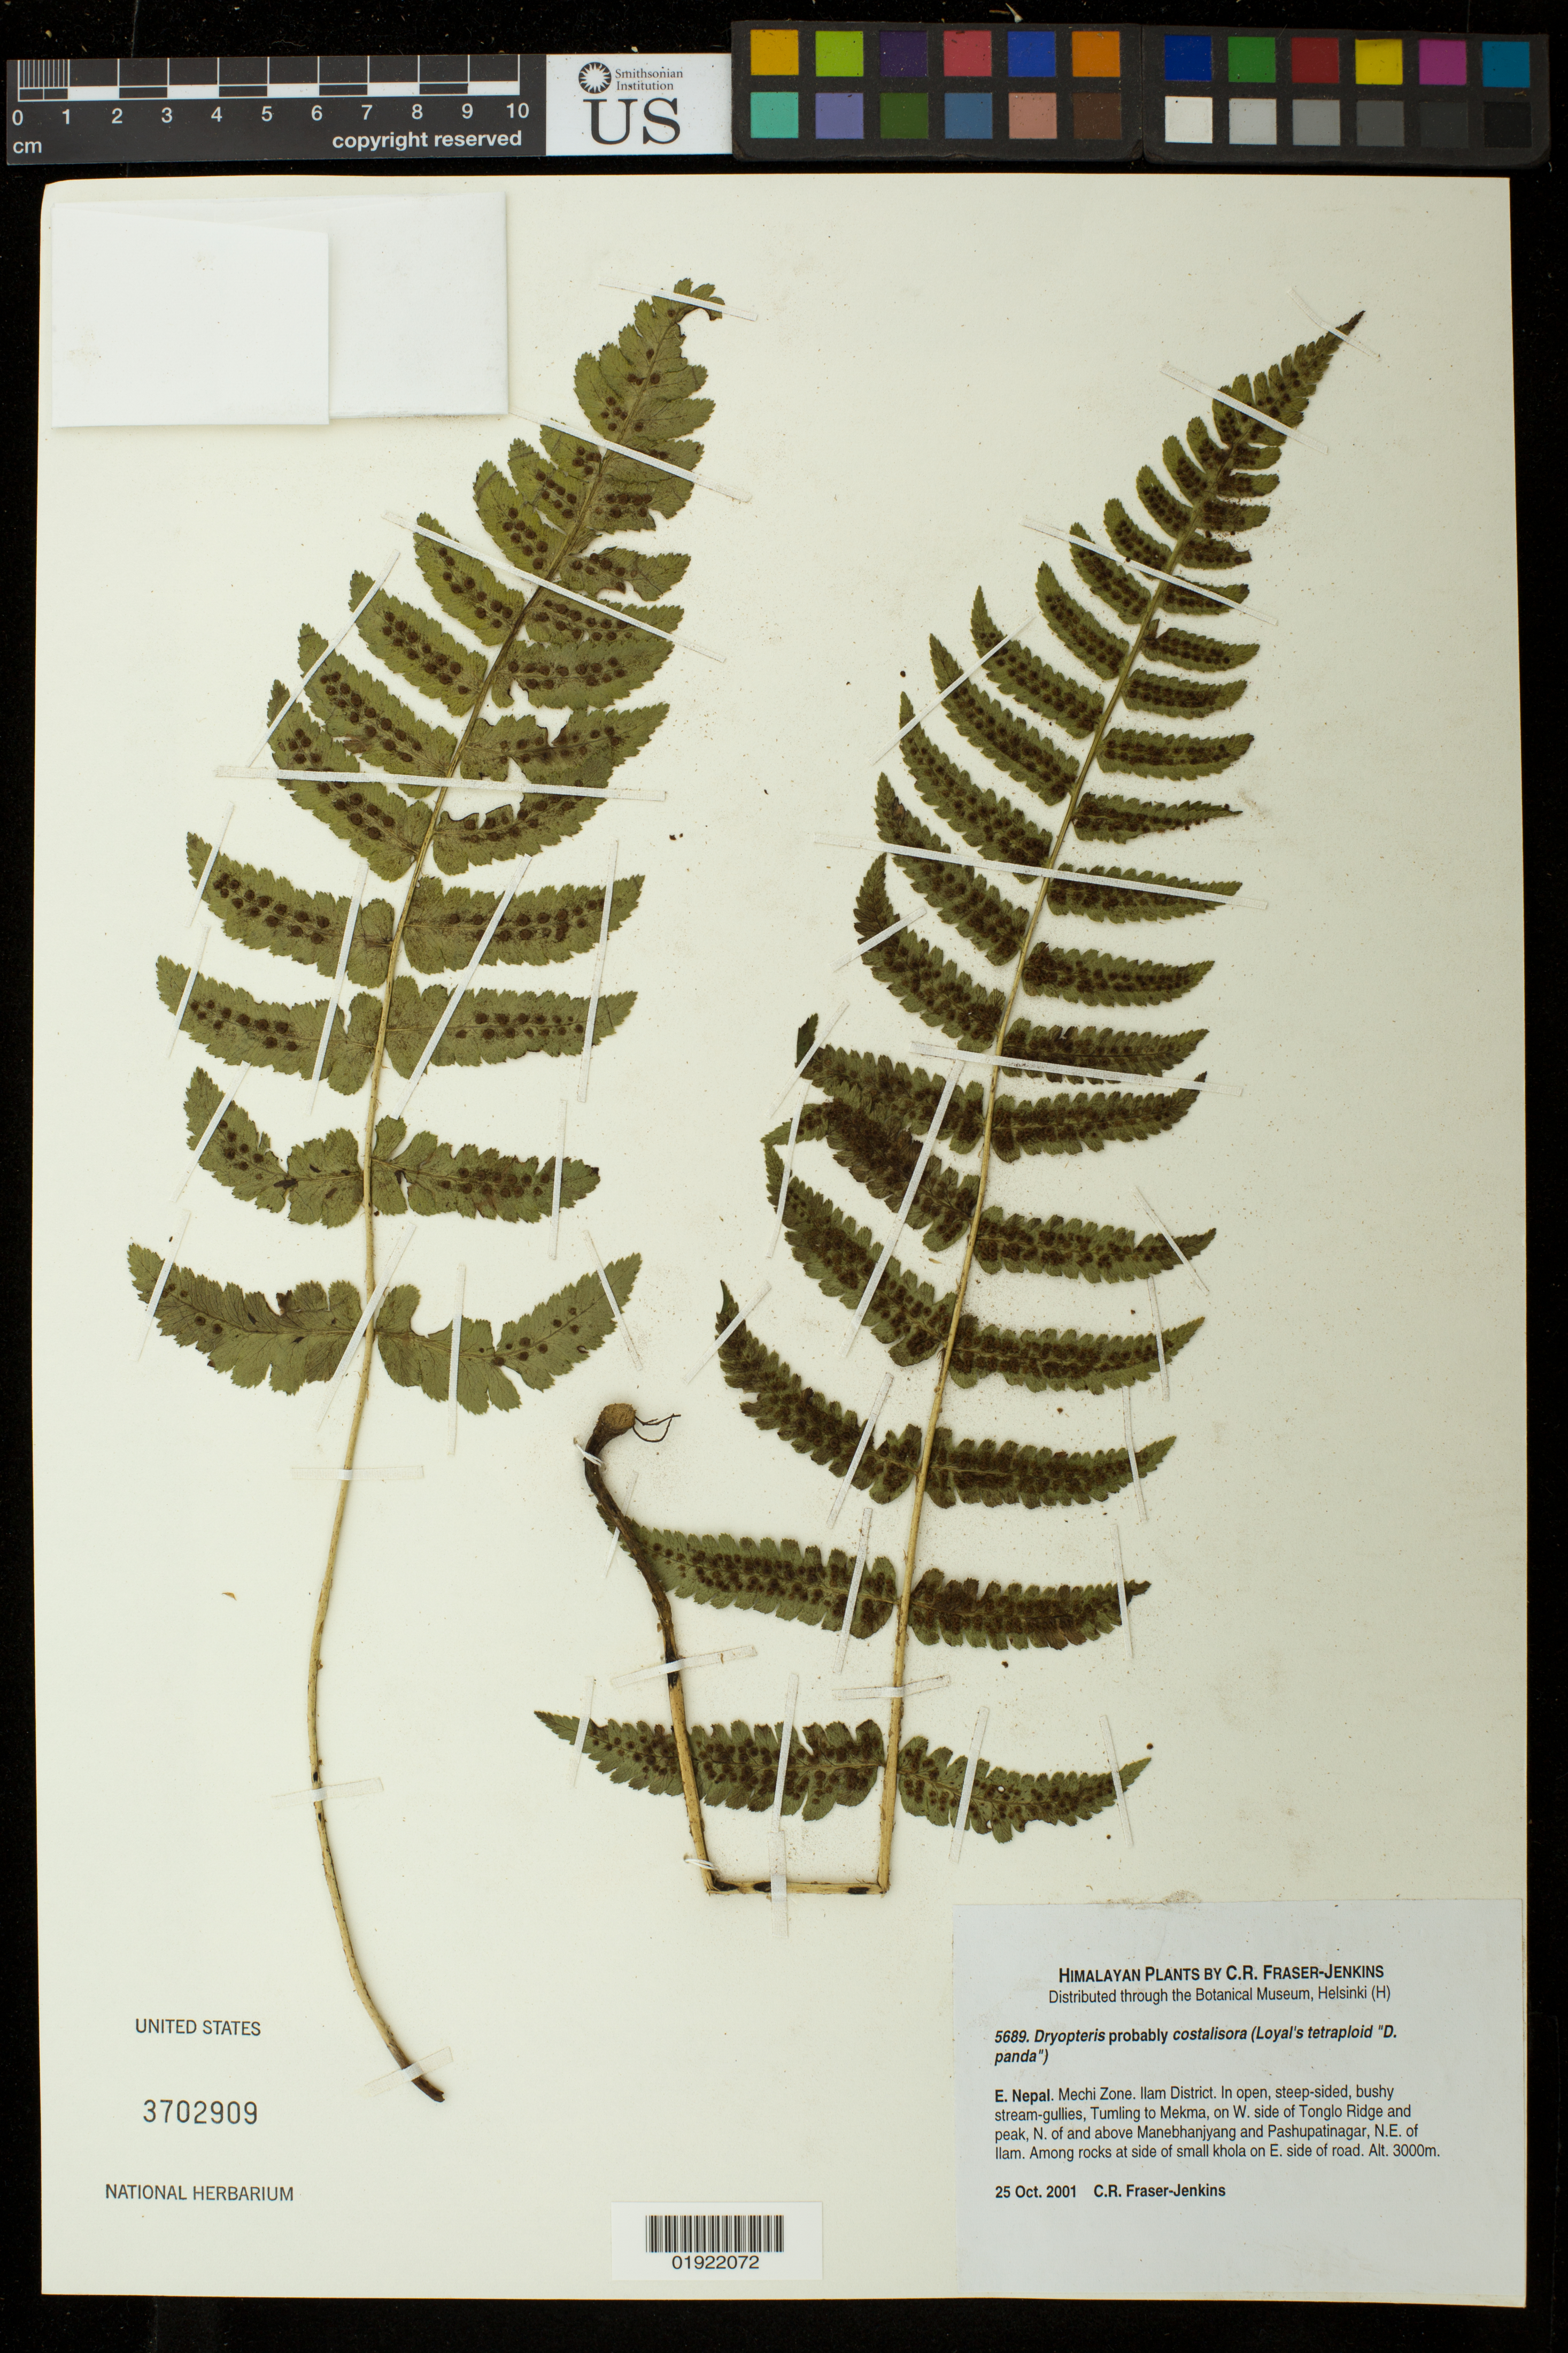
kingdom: Plantae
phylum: Tracheophyta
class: Polypodiopsida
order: Polypodiales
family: Dryopteridaceae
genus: Dryopteris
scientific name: Dryopteris costalisora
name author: Tagawa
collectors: C. R. Fraser-Jenkins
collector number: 5689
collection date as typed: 25 Oct. 2001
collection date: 2001-10-25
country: Nepal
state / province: Mechi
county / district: Ilam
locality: In open, steep-sided, bushy stream gullies, Tumling to Mekma, on W. side of Tonglo Ridge and peak, N. of and above Manebhanjyang and Pashupatinagar, N.E. of Ilam,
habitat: in open steep-sided, bushy stream-gullies, among rocks at side of small rhola on E. side of road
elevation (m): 3000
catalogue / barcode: US 3702909